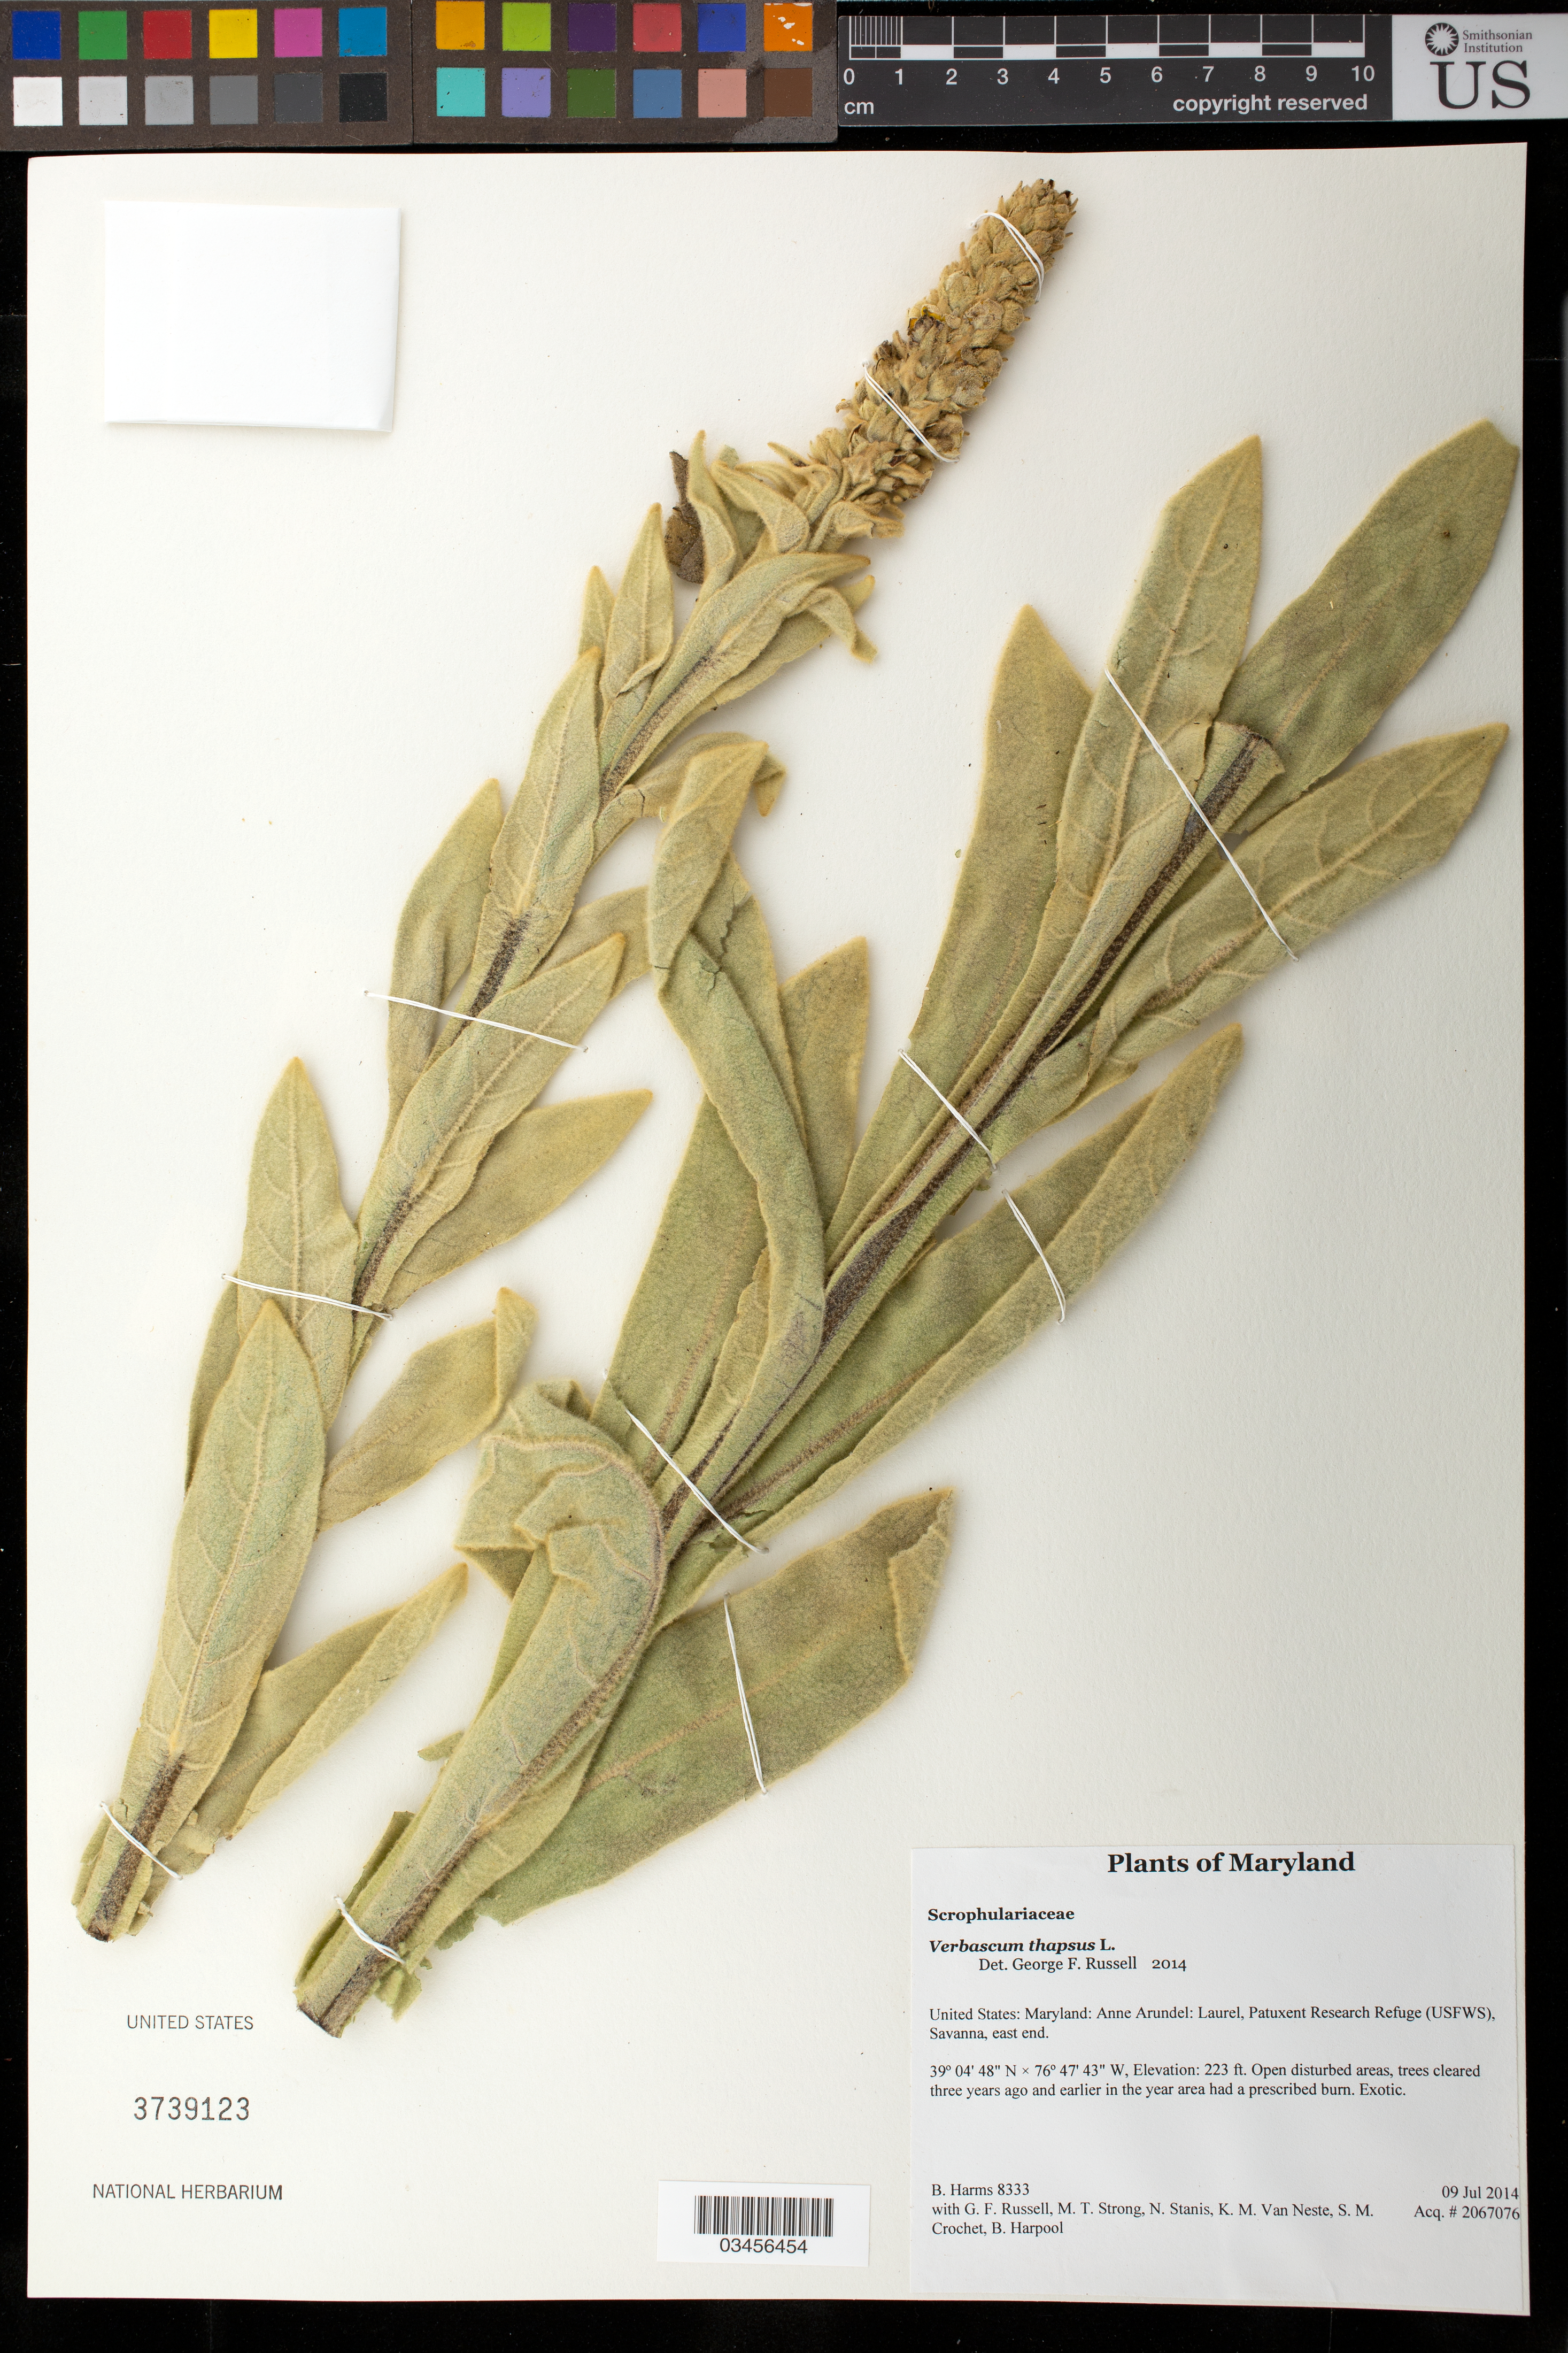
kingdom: Plantae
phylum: Tracheophyta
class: Magnoliopsida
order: Lamiales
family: Scrophulariaceae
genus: Verbascum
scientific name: Verbascum thapsus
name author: L.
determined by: Russell, George F., (UNITED STATES)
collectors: B. Harms, G. Russell, M. T. Strong, N. Stanis, K. M. Van Neste & S. M. Crochet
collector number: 8333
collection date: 2014-07-09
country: United States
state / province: Maryland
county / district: Anne Arundel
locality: Laurel, Patuxent Research Refuge (USFWS), Savanna, east end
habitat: Open disturbed areas, trees cleared three years ago and earlier in the year area had a prescribed burn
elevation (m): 68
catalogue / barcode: US 3739123